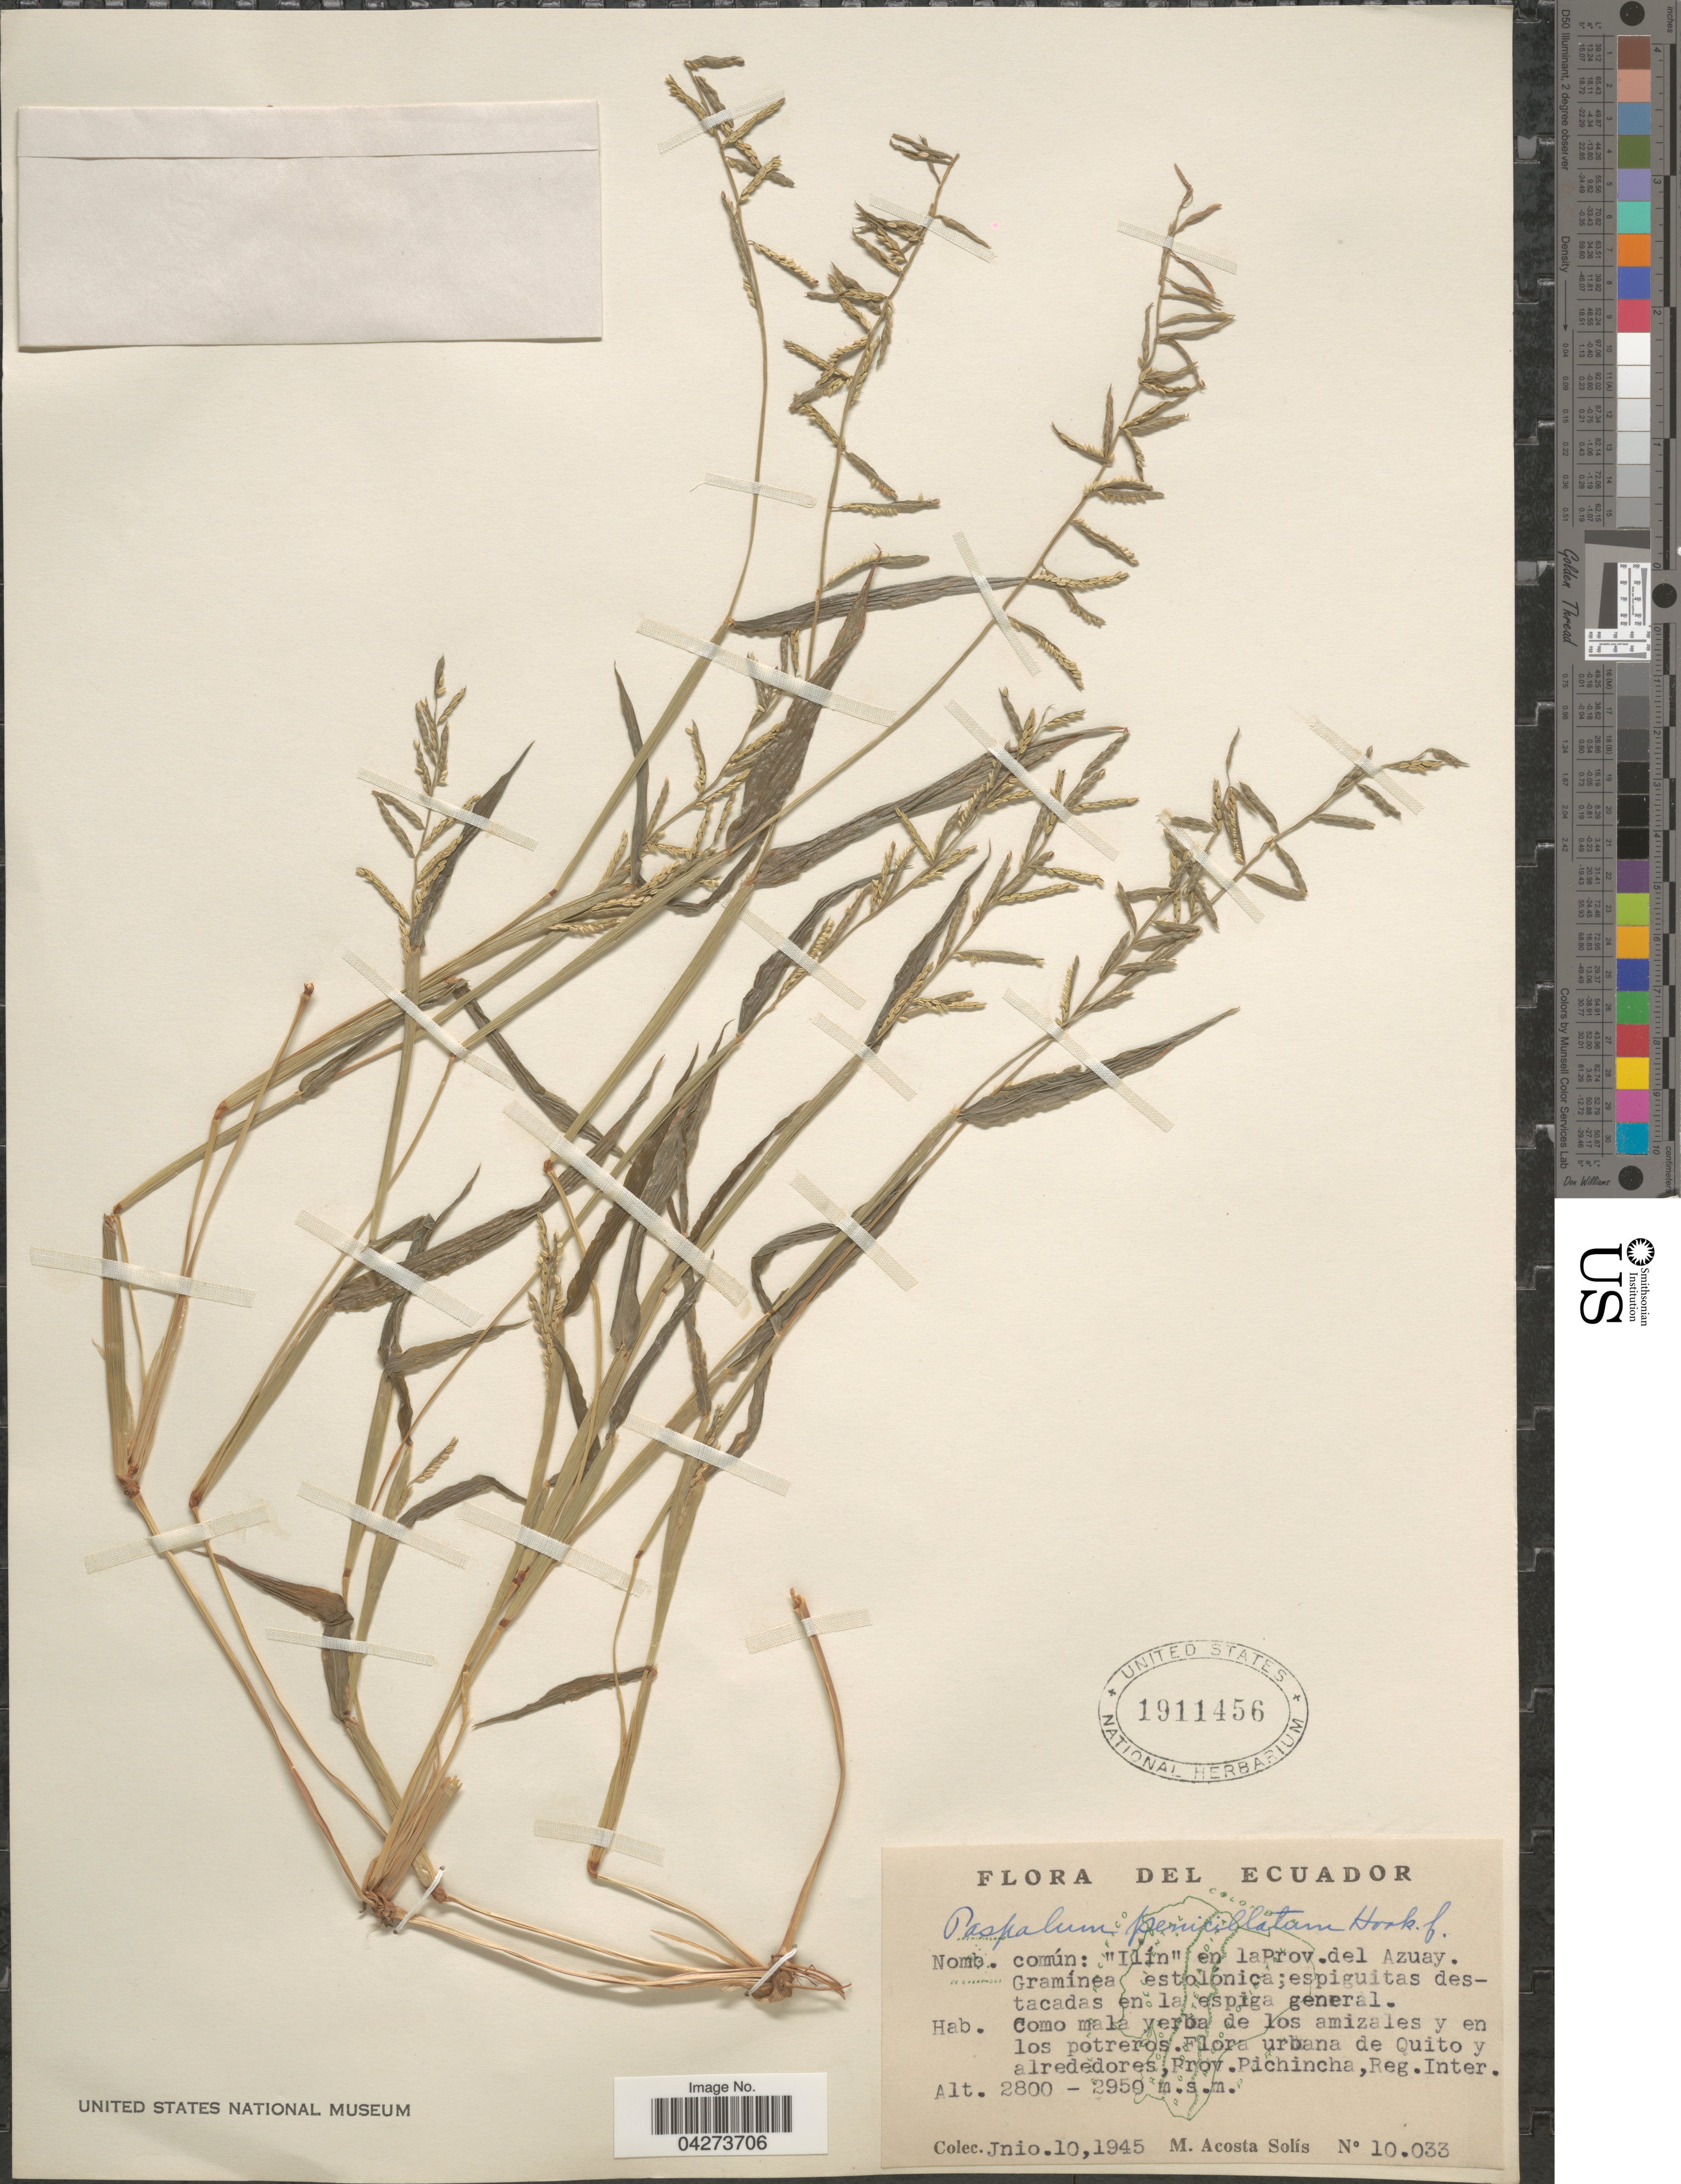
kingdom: Plantae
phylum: Tracheophyta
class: Liliopsida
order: Poales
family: Poaceae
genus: Paspalum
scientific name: Paspalum penicillatum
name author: Hook. f.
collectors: M. Acosta Solis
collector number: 10033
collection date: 1945-06-10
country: Ecuador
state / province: Pichincha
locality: Ilín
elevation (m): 2800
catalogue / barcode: US 1911456